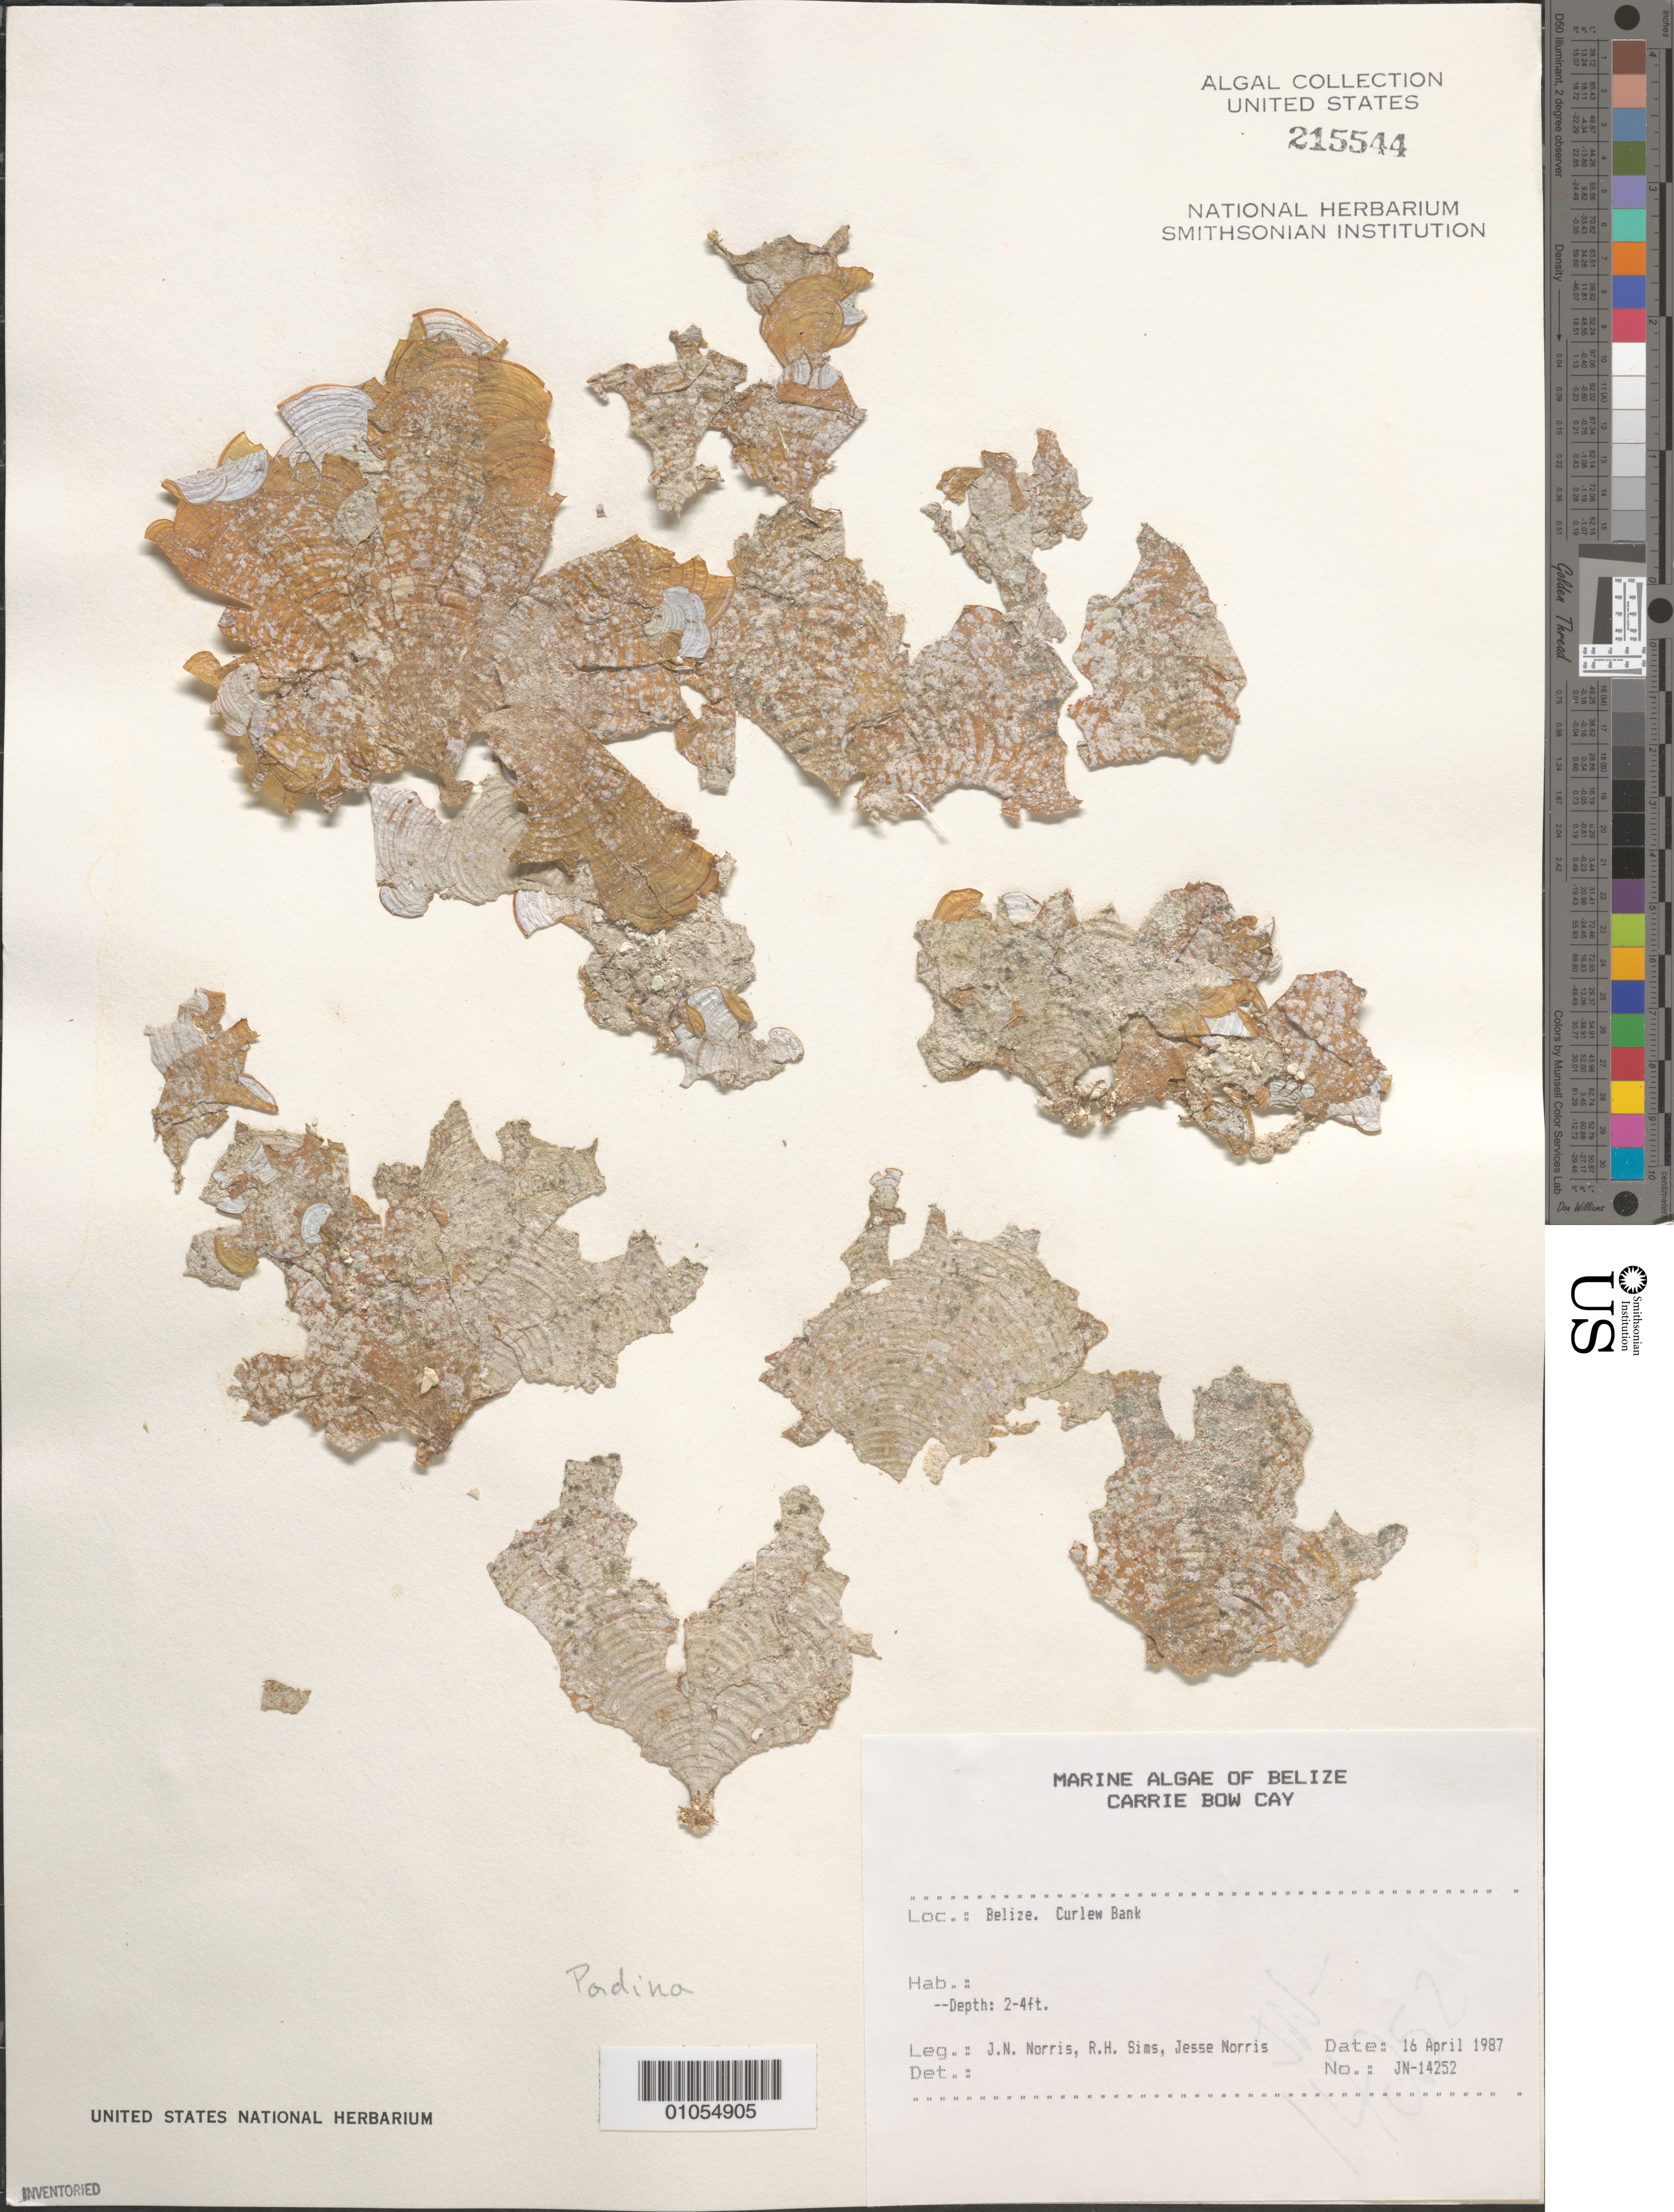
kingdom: Chromista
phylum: Ochrophyta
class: Phaeophyceae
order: Dictyotales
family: Dictyotaceae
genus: Padina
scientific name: Padina sp.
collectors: J. N. Norris, R. H. Sims & J. A. Norris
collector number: JN-14252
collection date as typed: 16 Apr 1987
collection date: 1987-04-16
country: Belize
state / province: Stann Creek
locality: Curlew Bank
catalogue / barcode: US 215544